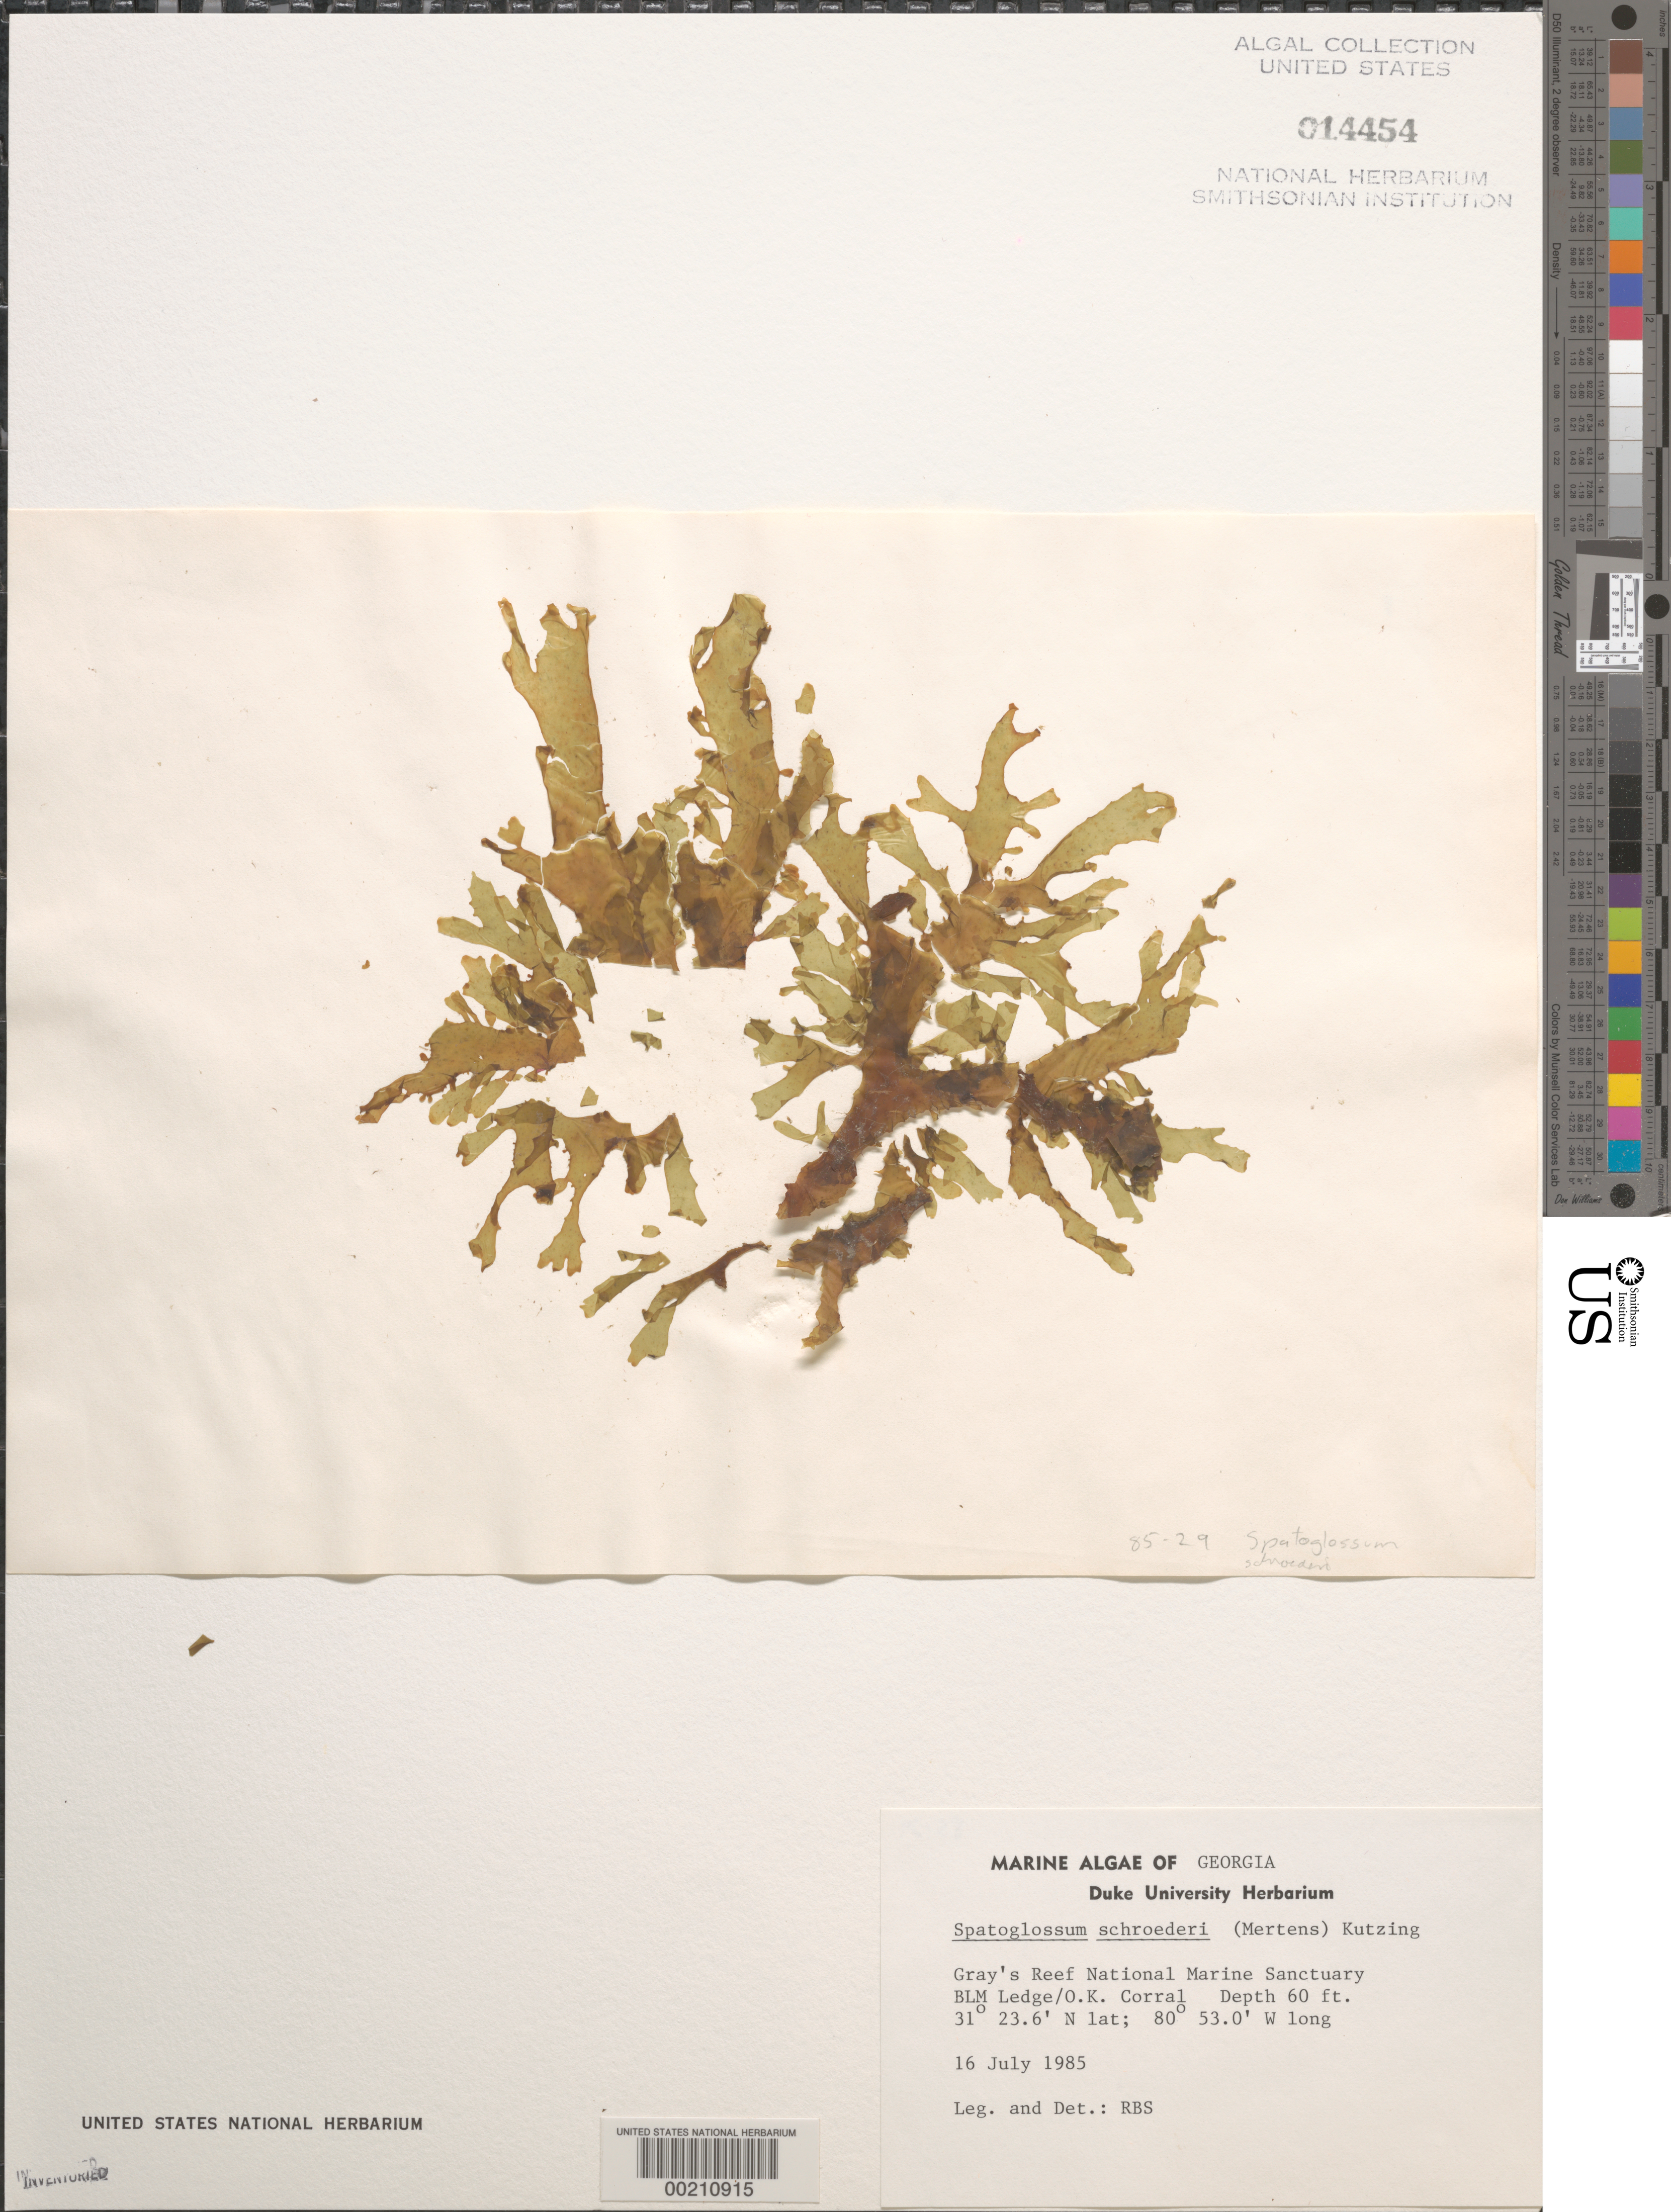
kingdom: Chromista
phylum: Ochrophyta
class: Phaeophyceae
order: Dictyotales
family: Dictyotaceae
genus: Spatoglossum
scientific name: Spatoglossum schroederi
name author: (C. Agardh) Kütz.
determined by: Searles, R. B.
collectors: R. Searles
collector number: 85-29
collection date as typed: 16 Jul 1985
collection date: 1985-07-16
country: United States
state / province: Georgia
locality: Gray's Reef National Marine Sanctuary, BLM Ledge/O.K. Corral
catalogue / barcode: US 14454